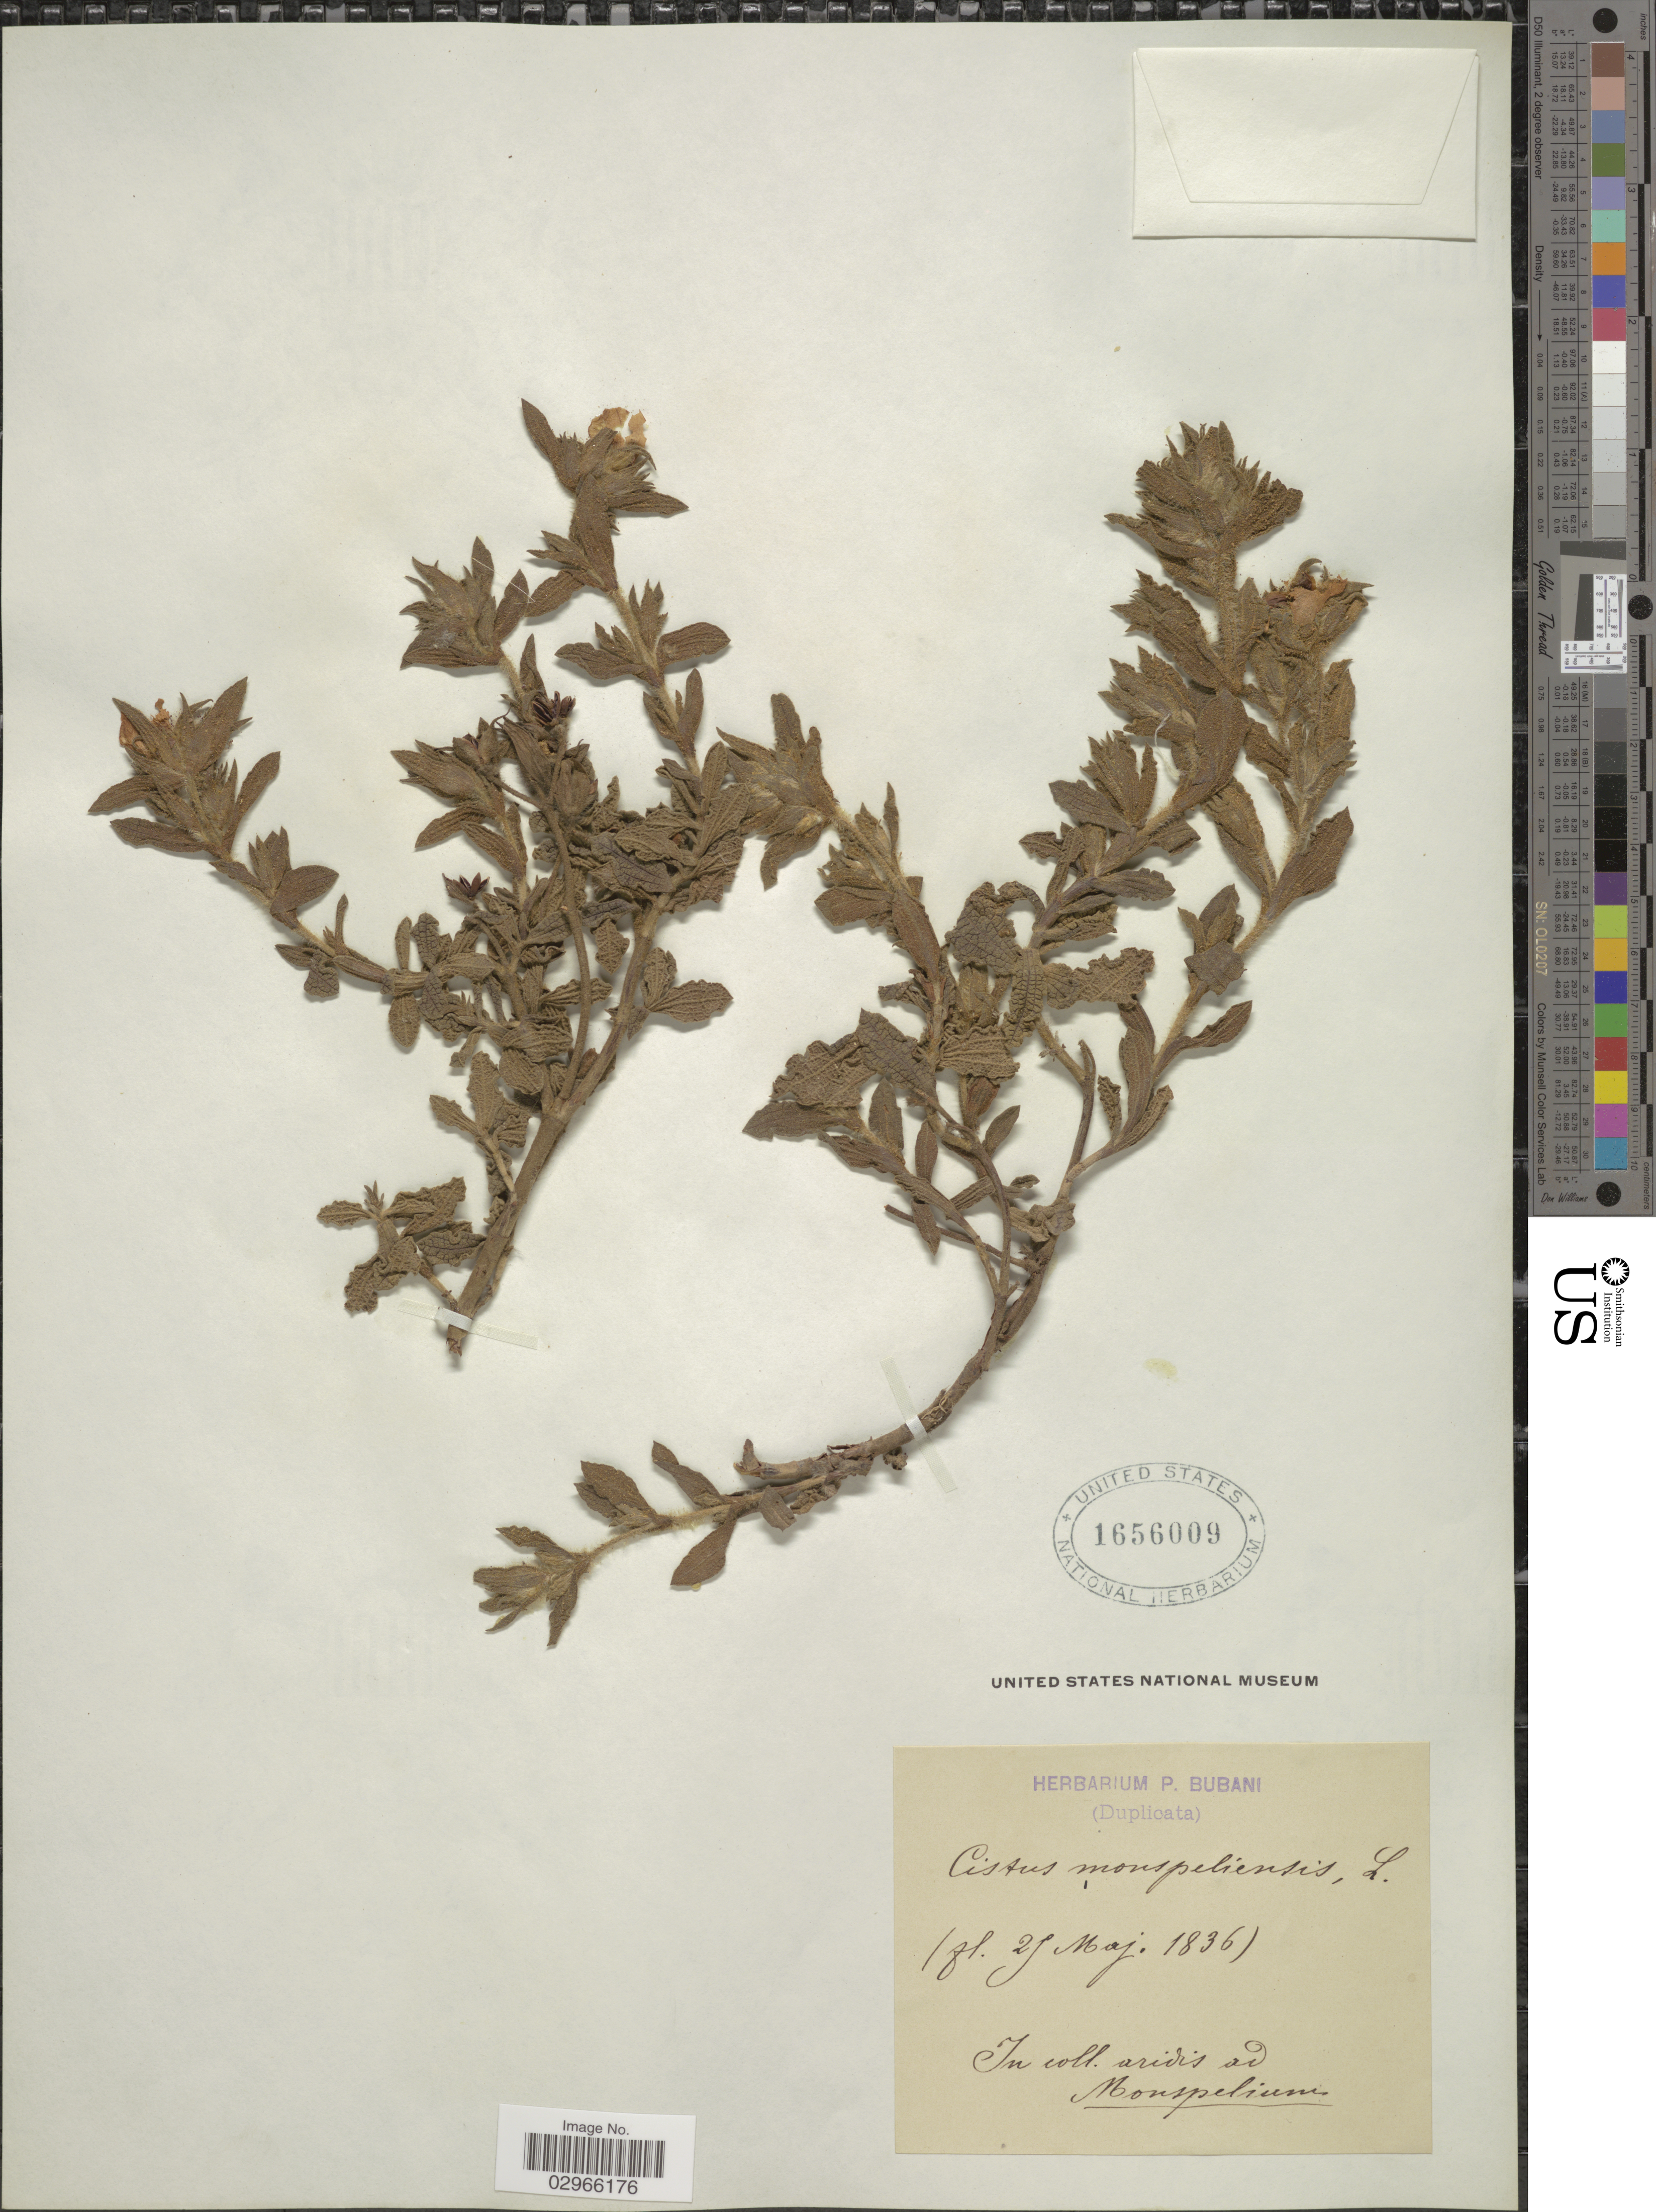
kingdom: Plantae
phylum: Tracheophyta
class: Magnoliopsida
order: Malvales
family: Cistaceae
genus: Cistus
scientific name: Cistus monspeliensis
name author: L.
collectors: ex herb. P. Bubani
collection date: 1836-05-27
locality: In coll. aridis ad Monspelium.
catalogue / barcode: US 1656009